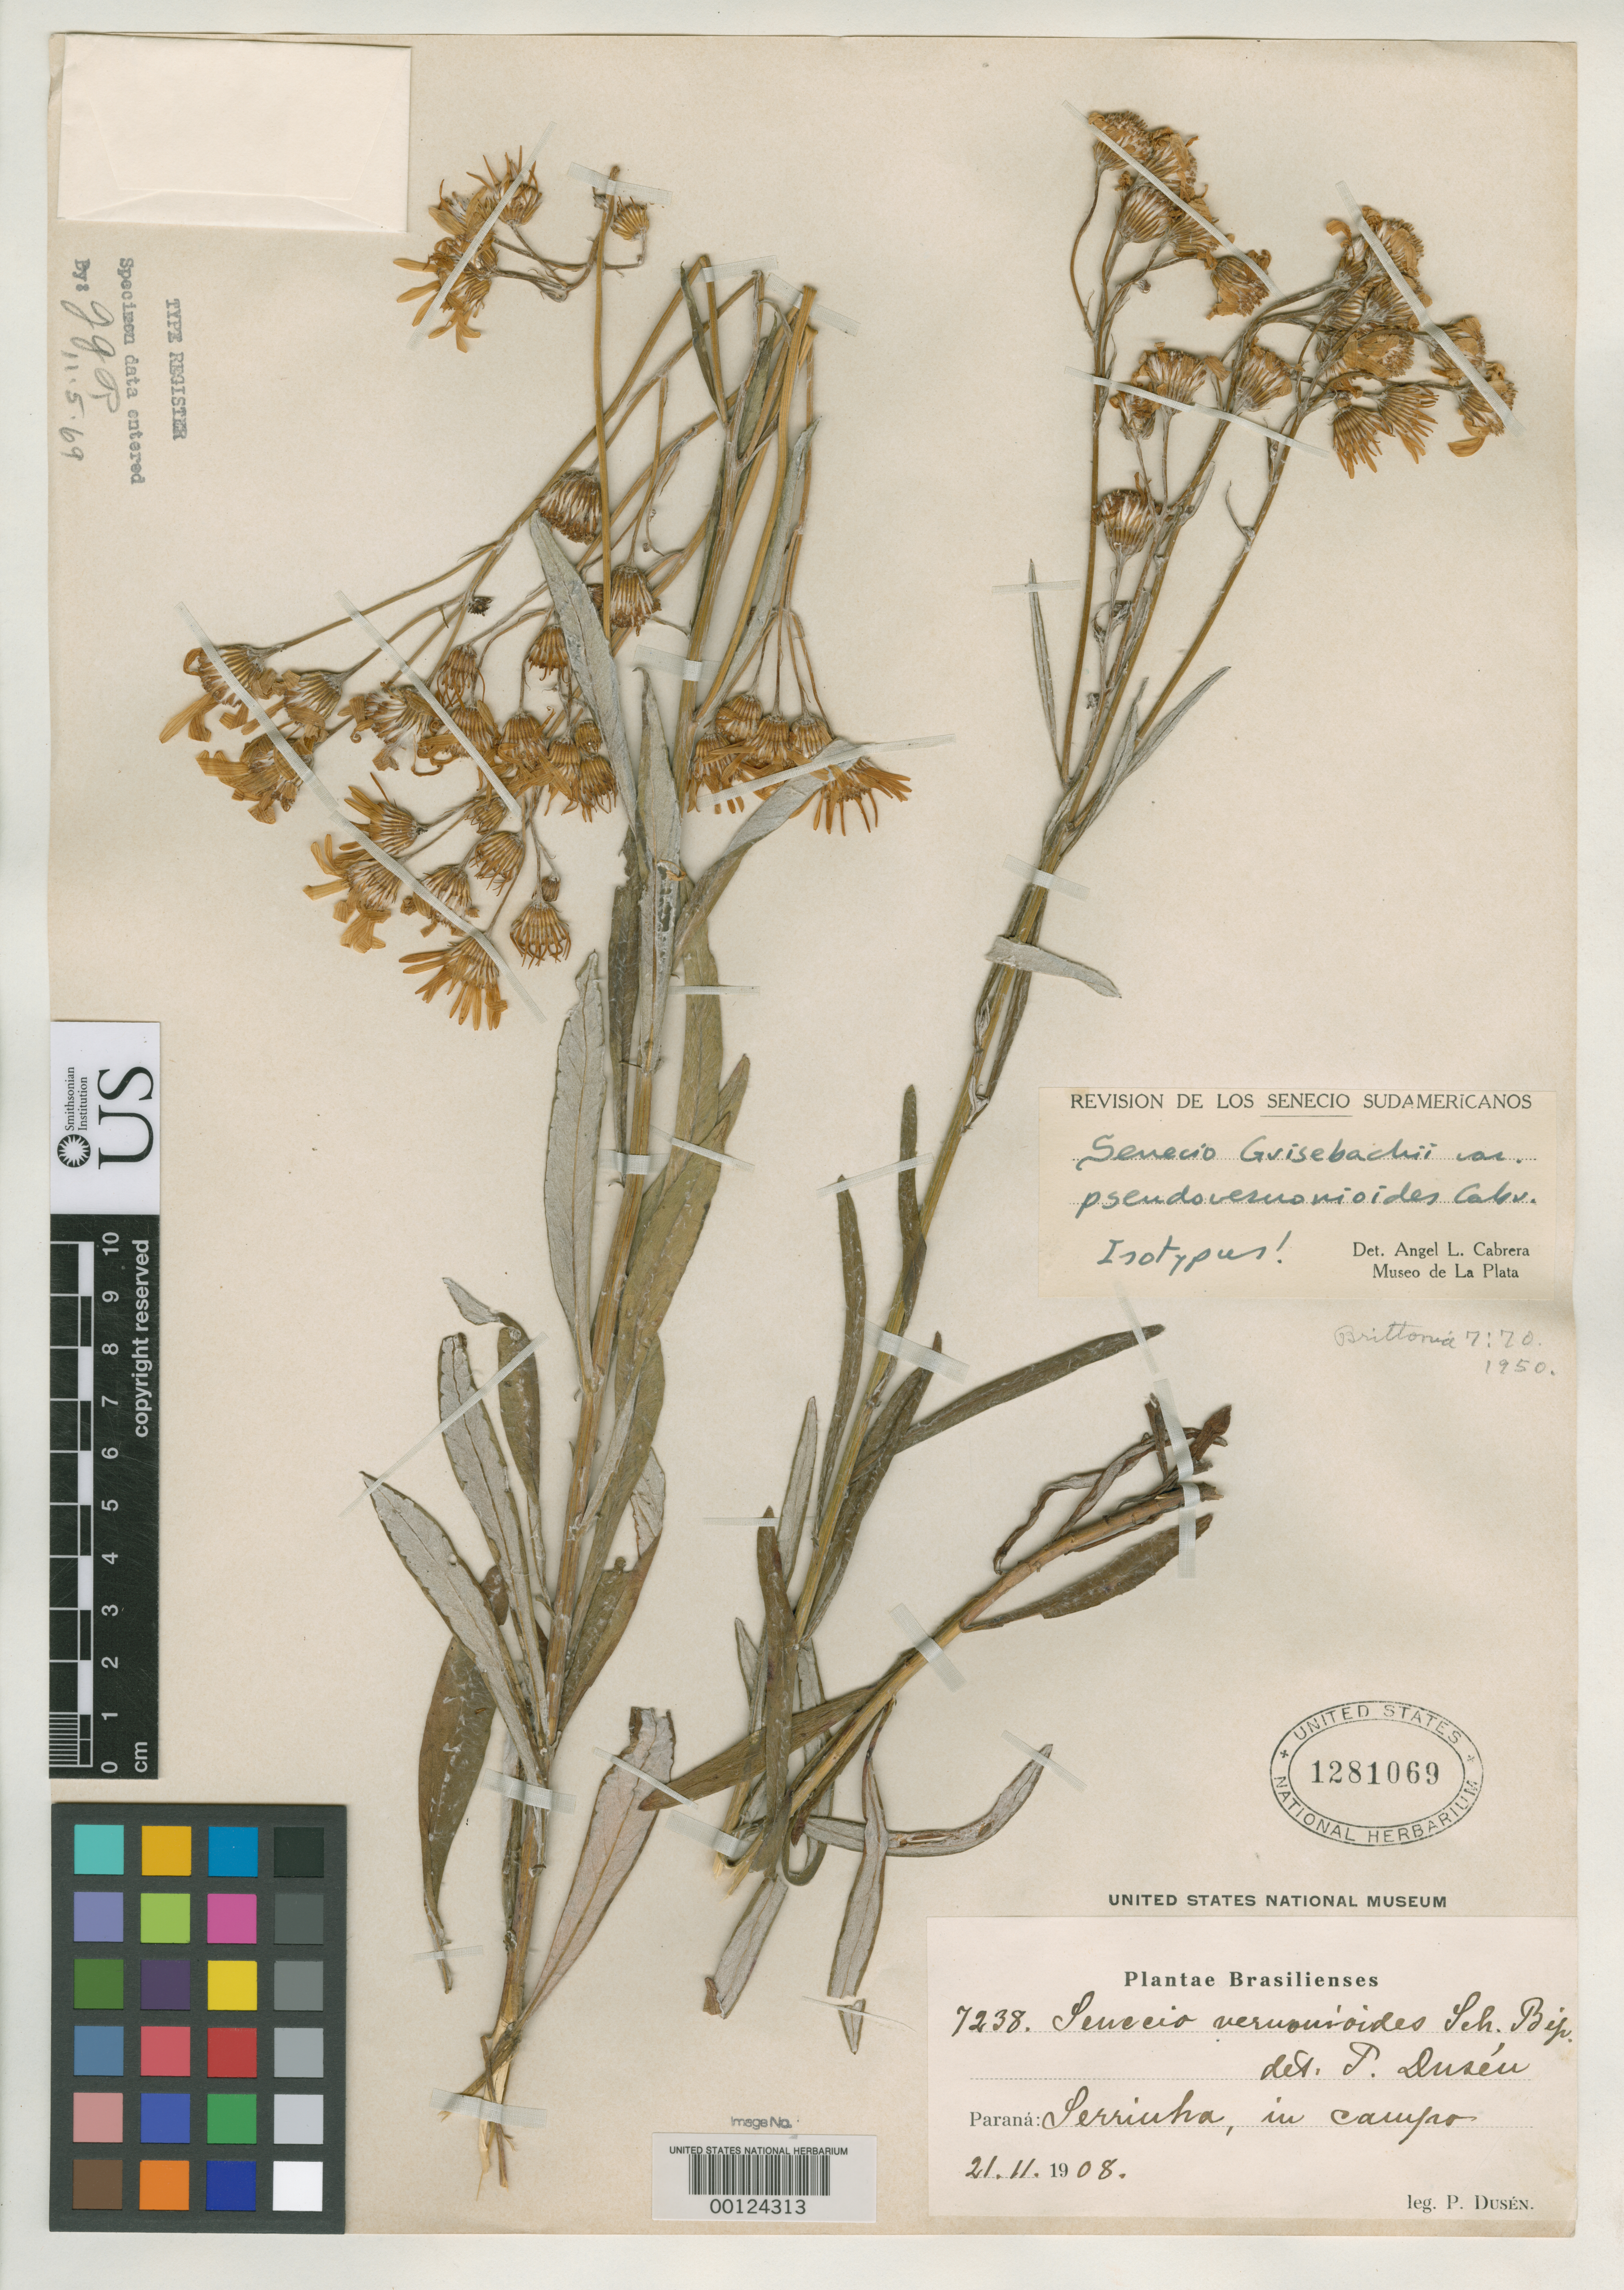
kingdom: Plantae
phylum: Tracheophyta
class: Magnoliopsida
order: Asterales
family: Asteraceae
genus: Senecio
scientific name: Senecio grisebachii var. pseudovernonioides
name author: Cabrera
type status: Isotype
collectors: P. Dusén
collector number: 7238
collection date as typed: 21 Nov 1908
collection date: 1908-11-21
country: Brazil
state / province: Paraná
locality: Serrinha.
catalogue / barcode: US 1281069